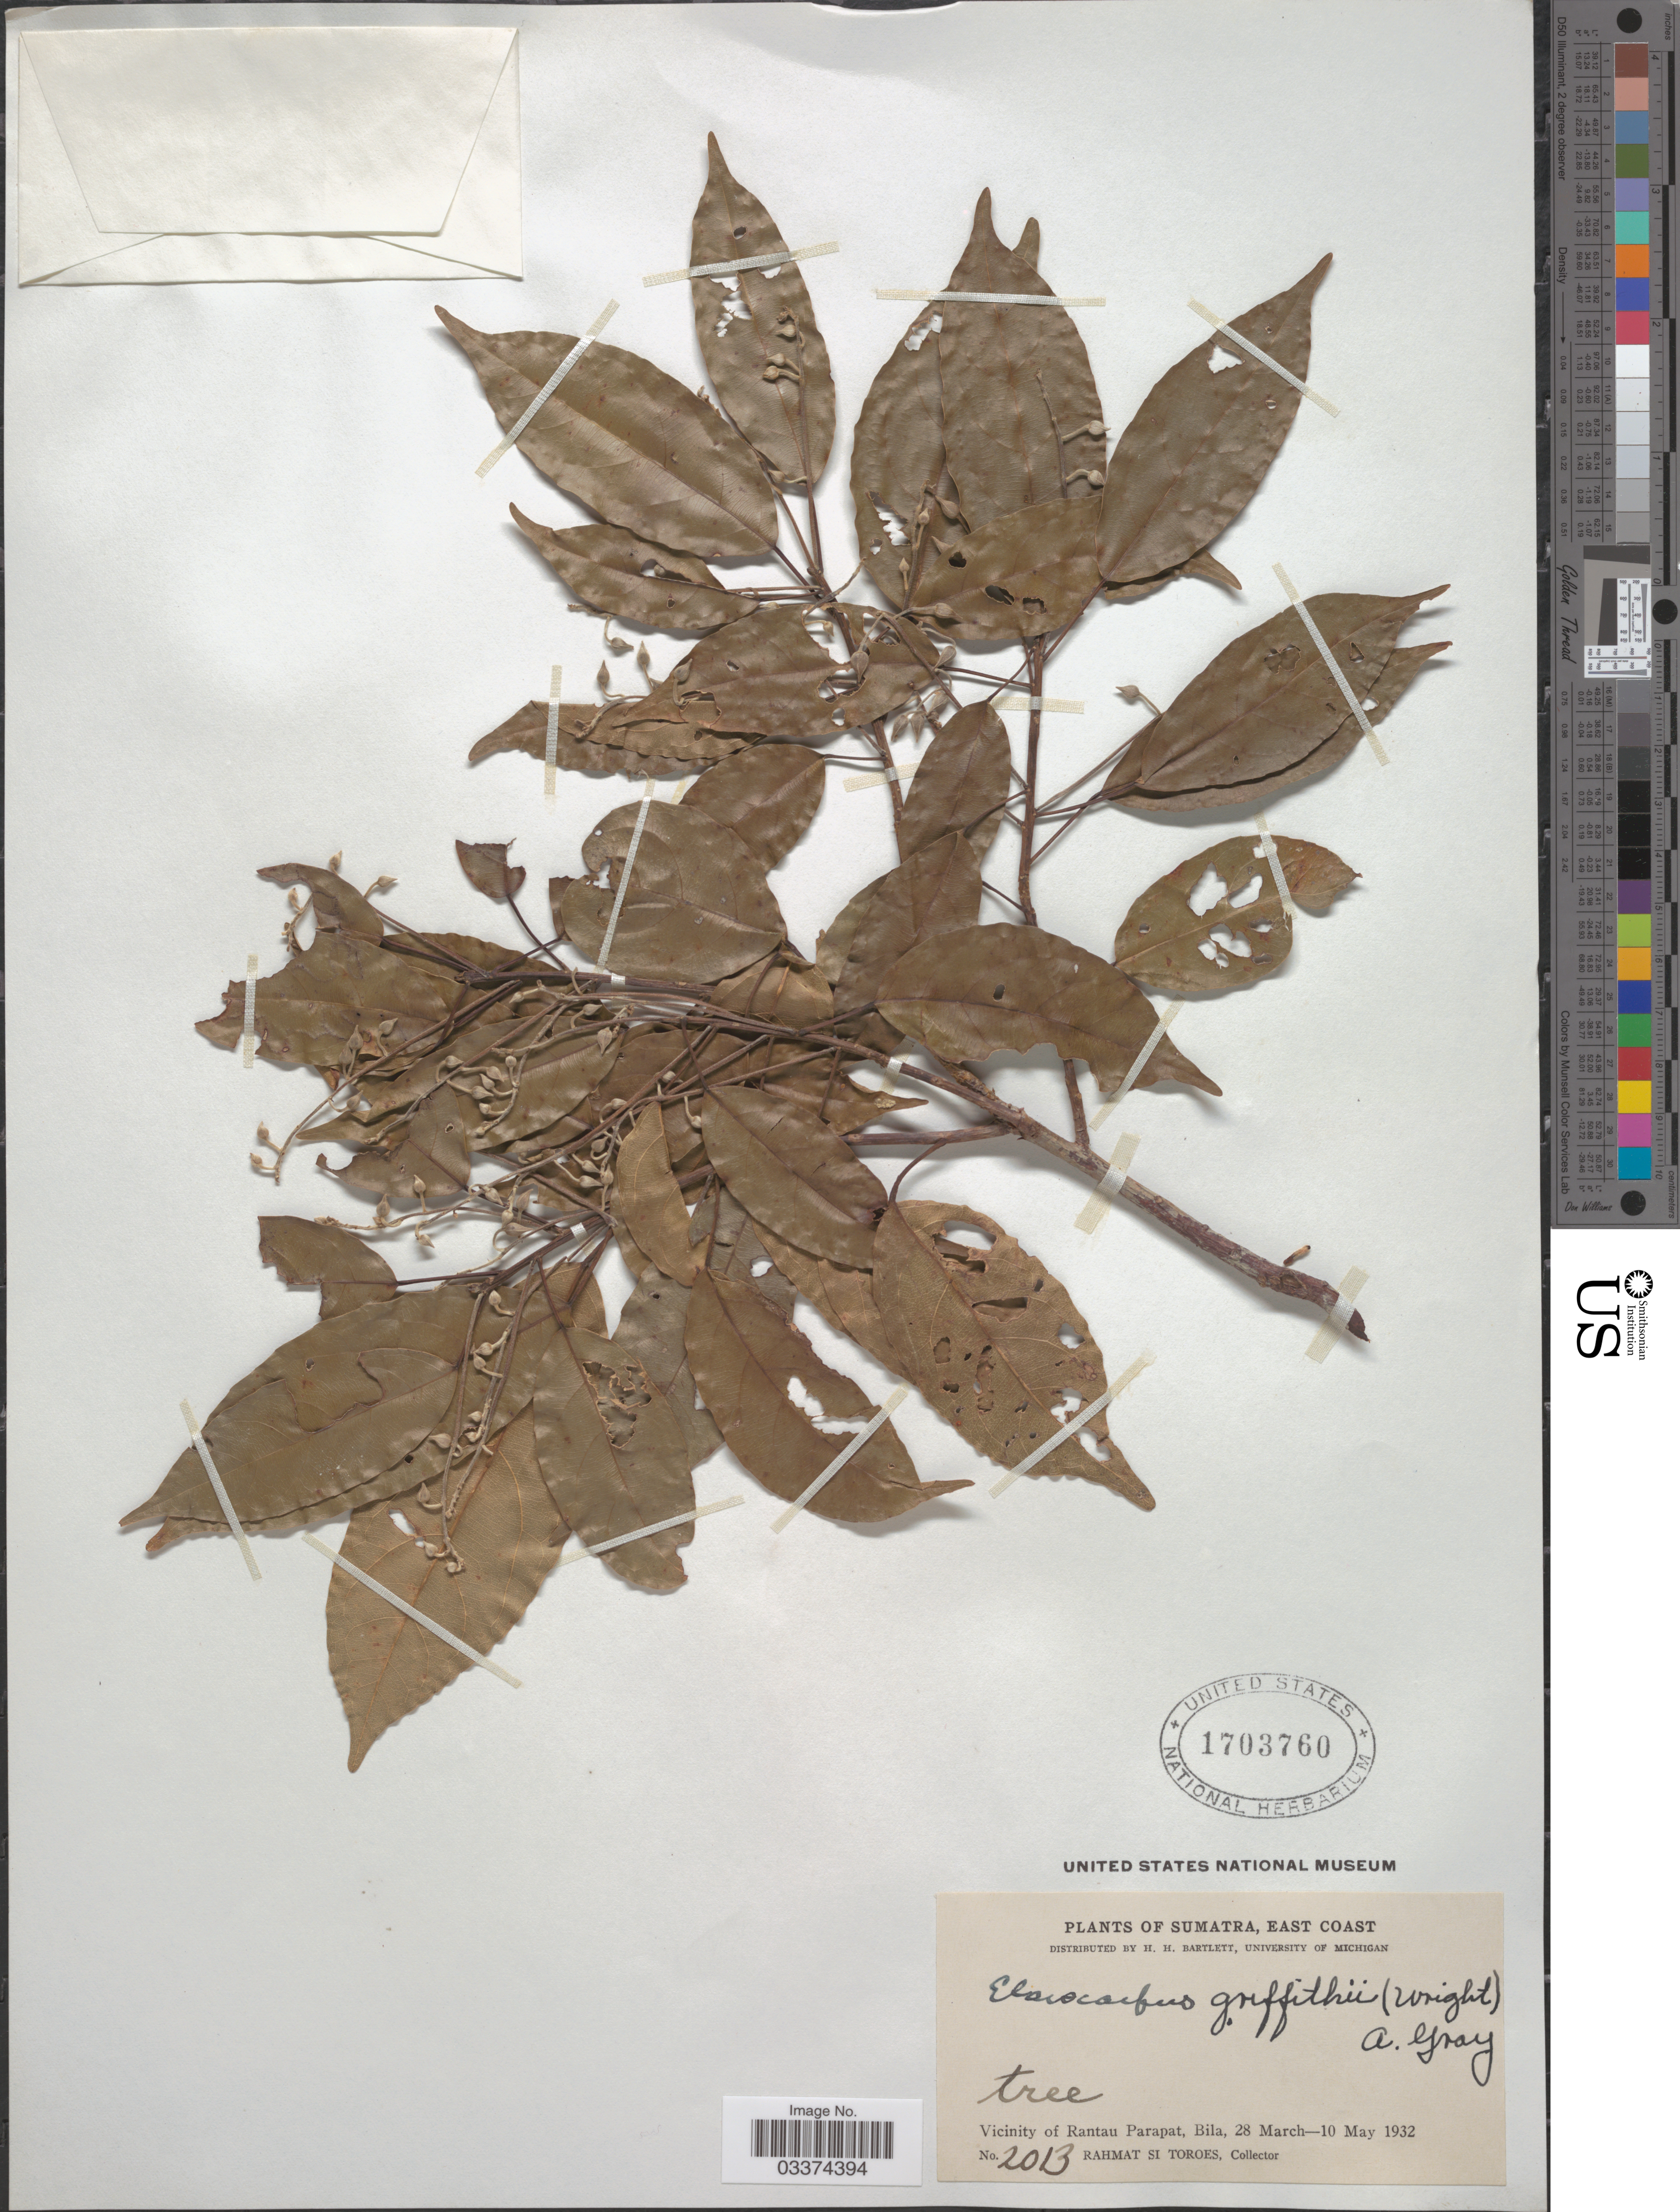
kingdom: Plantae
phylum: Tracheophyta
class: Magnoliopsida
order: Oxalidales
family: Elaeocarpaceae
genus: Elaeocarpus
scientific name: Elaeocarpus griffithii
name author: (Wight) A. Gray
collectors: Rahmat Si Boeea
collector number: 2013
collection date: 1932-03-28/1932-05-10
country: Indonesia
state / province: Sumatra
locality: East Coast, Vicinity of Rantau Parapat, Bila.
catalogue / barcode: US 1703760